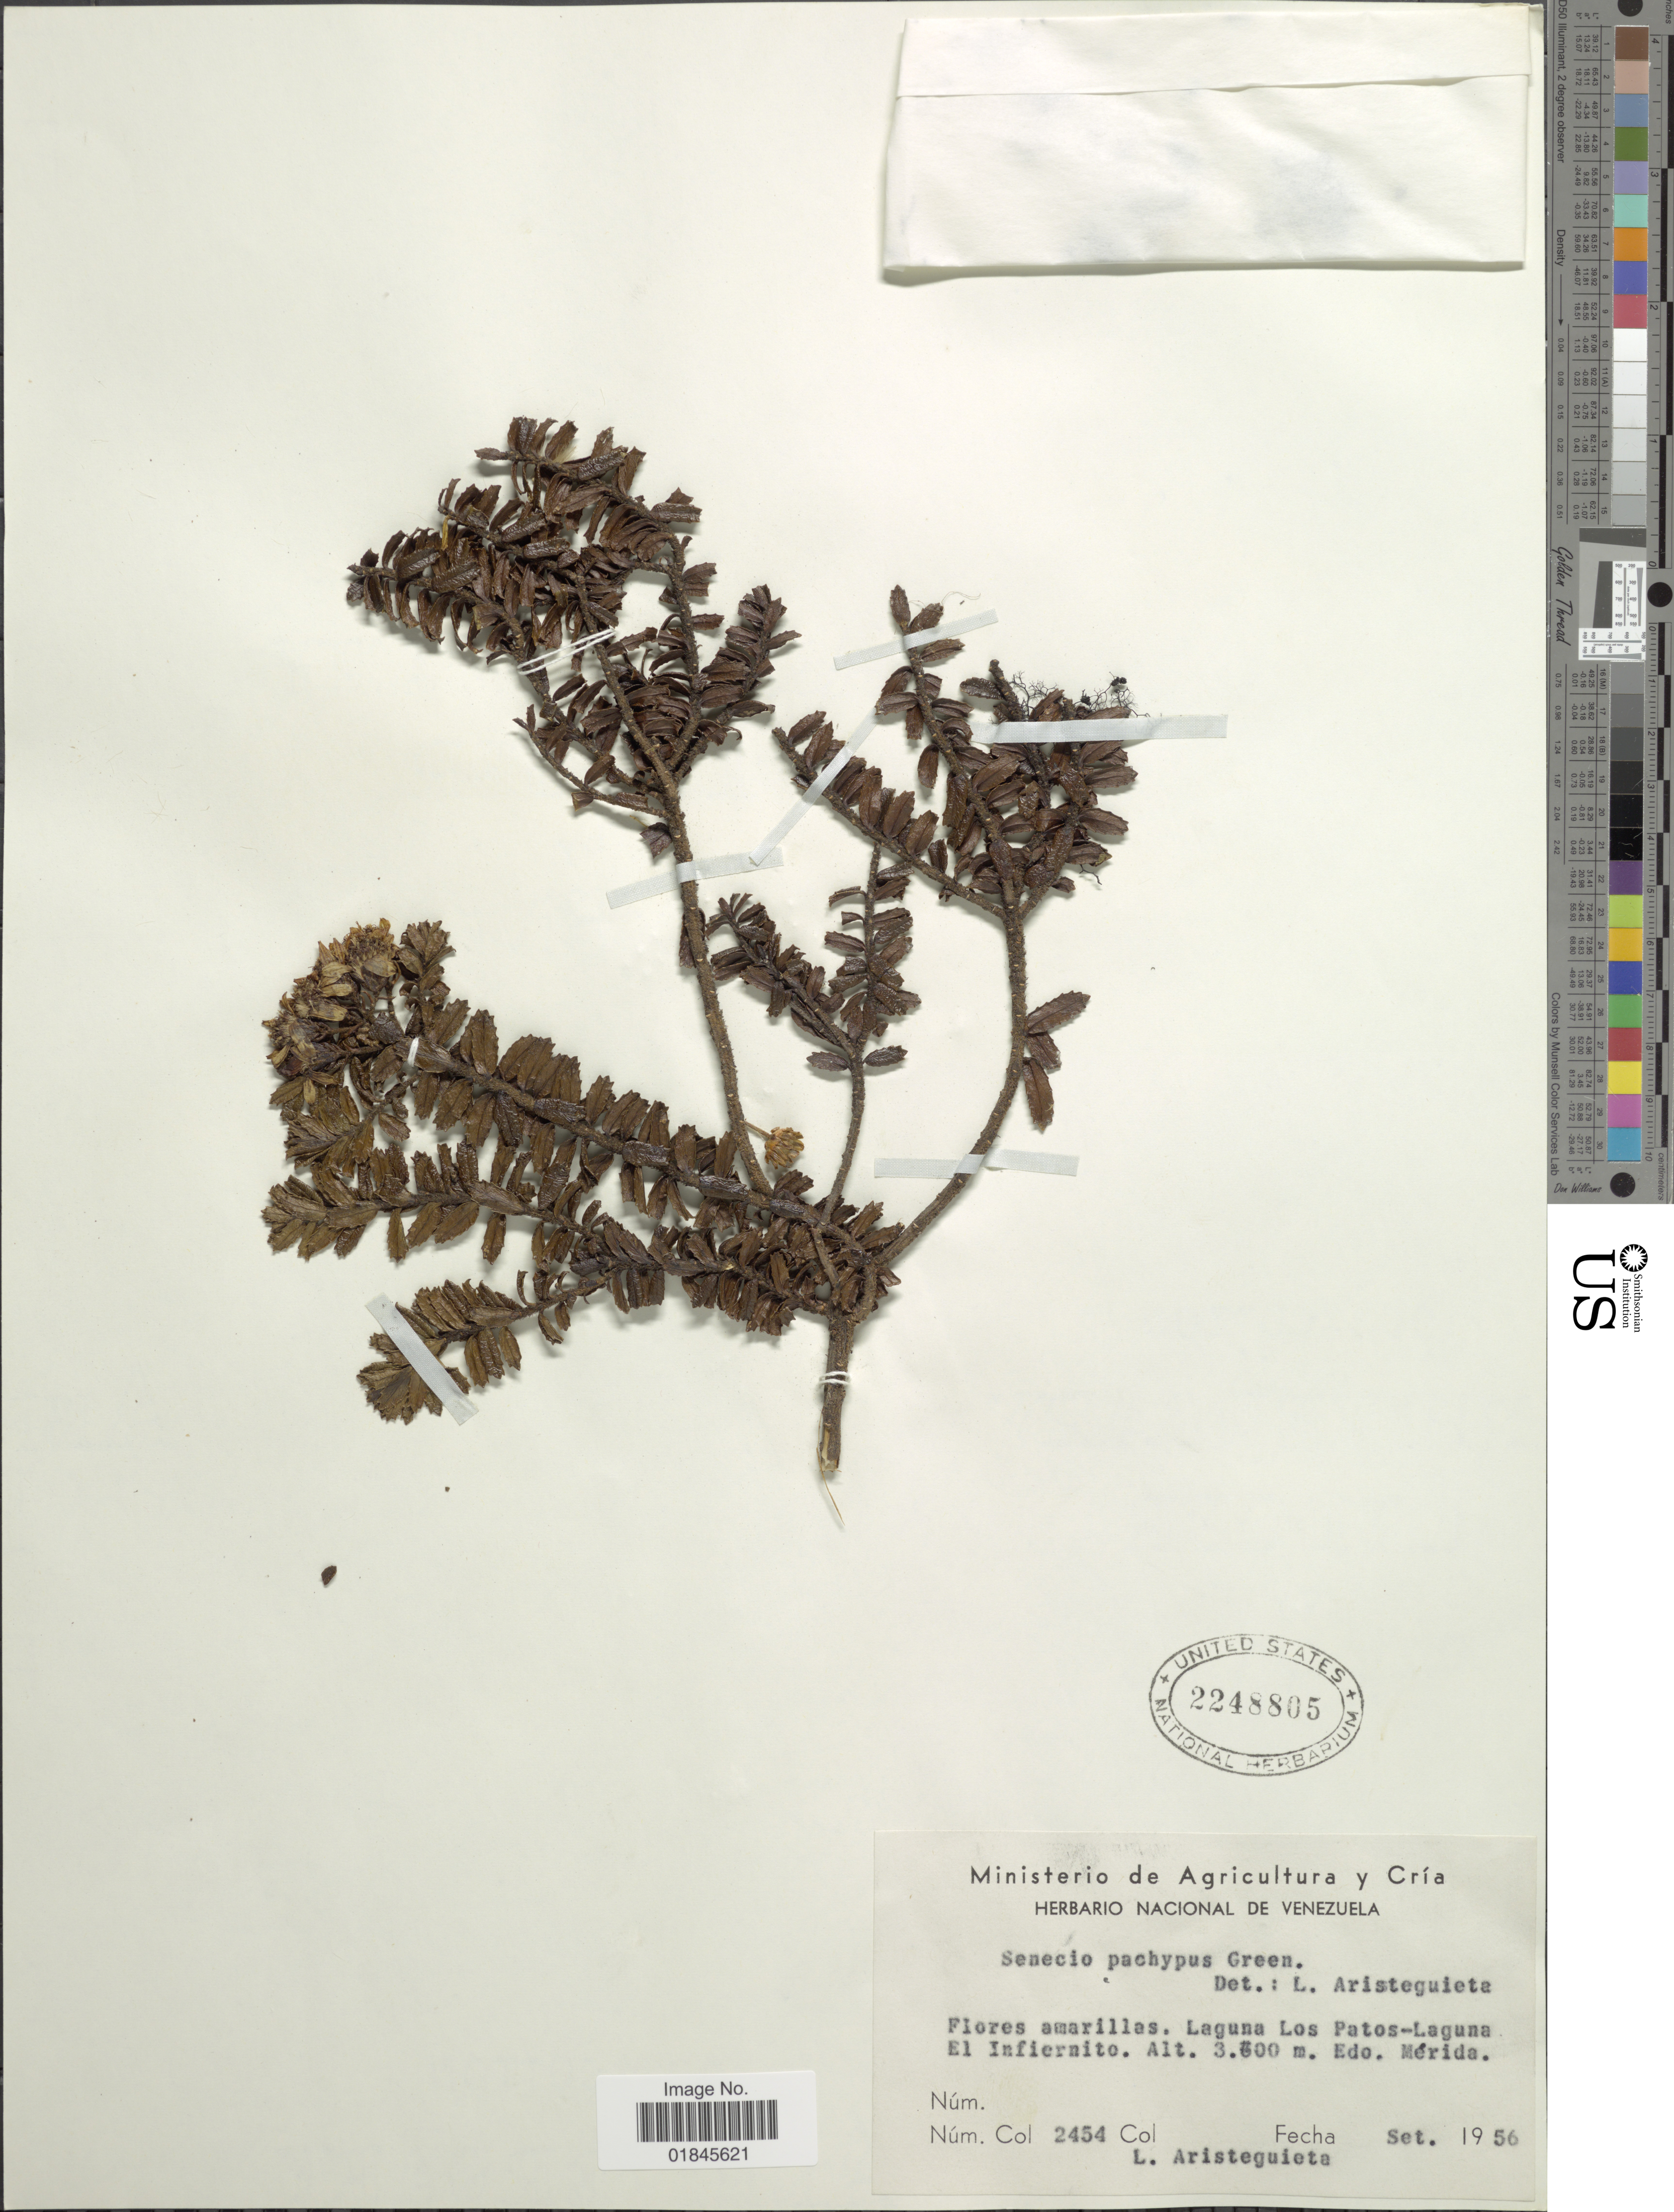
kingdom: Plantae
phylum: Tracheophyta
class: Magnoliopsida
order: Asterales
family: Asteraceae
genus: Pentacalia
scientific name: Pentacalia pachypus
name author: (Greenm.) Cuatrec.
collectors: L. Aristeguieta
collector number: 2454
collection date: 1956-09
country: Venezuela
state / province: Mérida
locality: Laguna Los Patos-Laguna El Infiernito. Edo. Mérida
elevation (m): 3500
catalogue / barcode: US 2248805